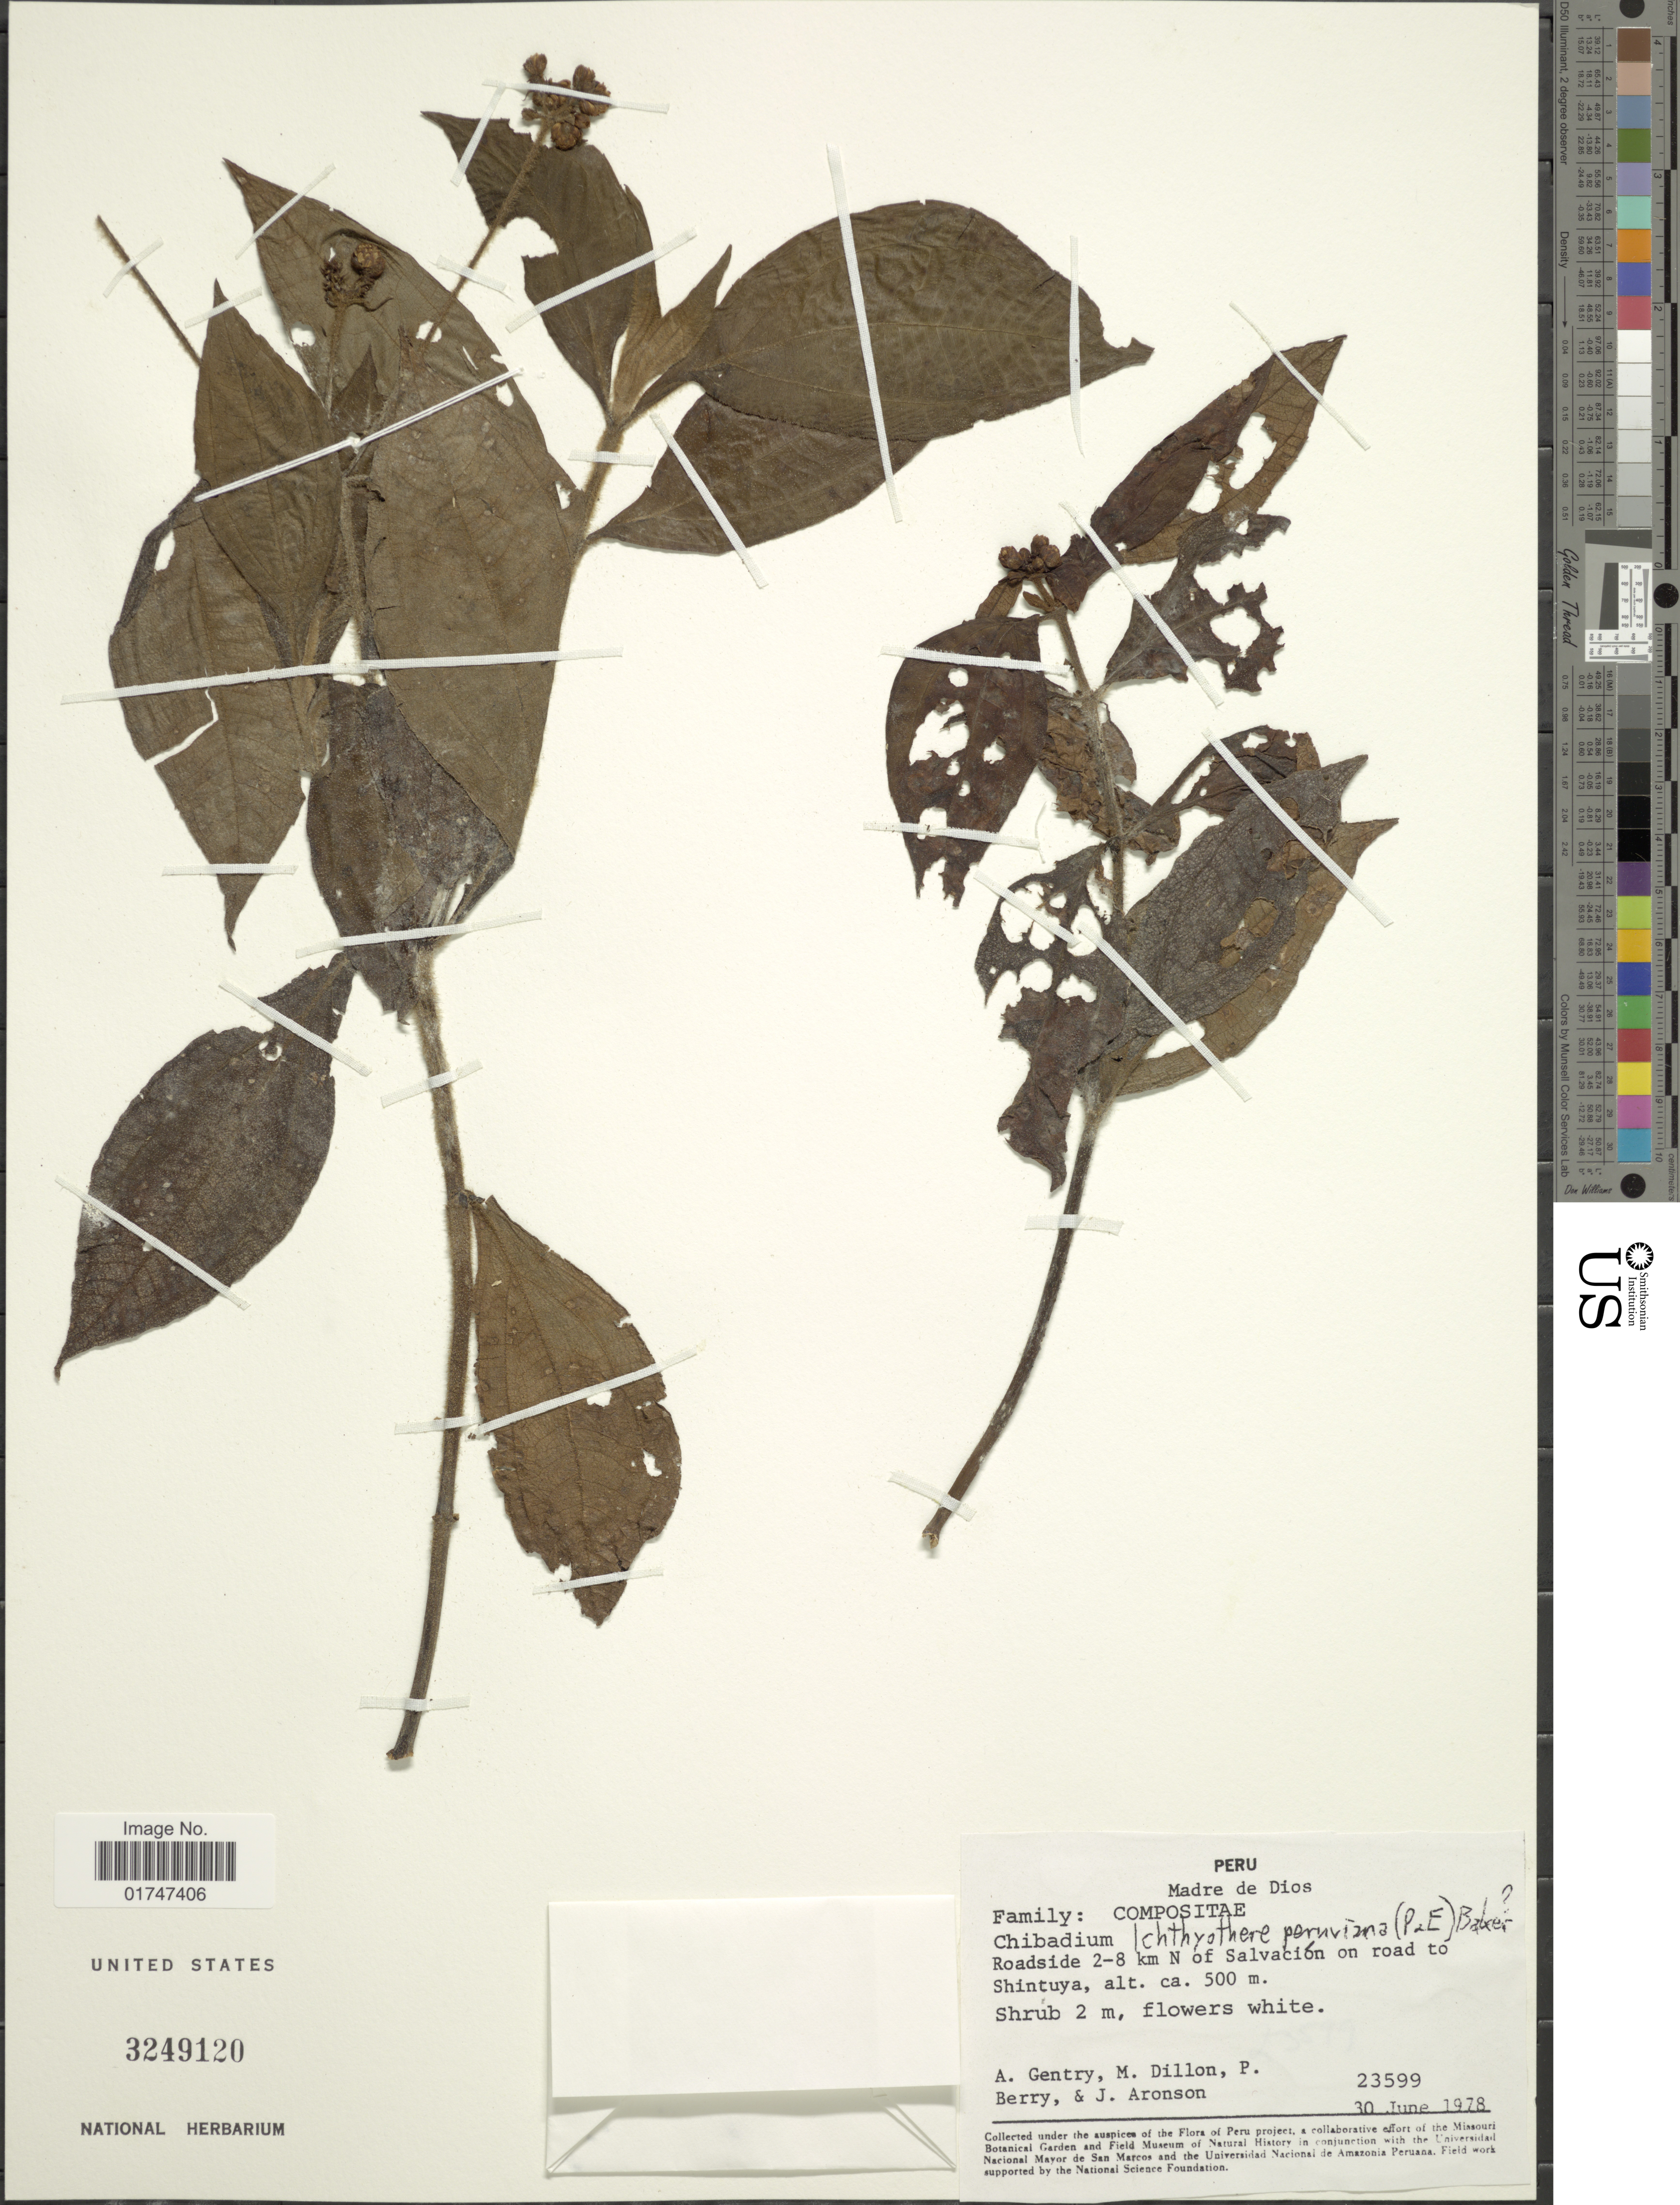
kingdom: Plantae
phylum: Tracheophyta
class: Magnoliopsida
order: Asterales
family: Asteraceae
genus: Ichthyothere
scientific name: Ichthyothere peruviana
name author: Baker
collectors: A. H. Gentry, M. O. Dillon, P. Berry & J. Aronson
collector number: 23599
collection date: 1978-06-30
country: Peru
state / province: Madre de Dios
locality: Roadside 2-8 km N of Salvación on road to Shintuya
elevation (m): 500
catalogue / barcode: US 3249120